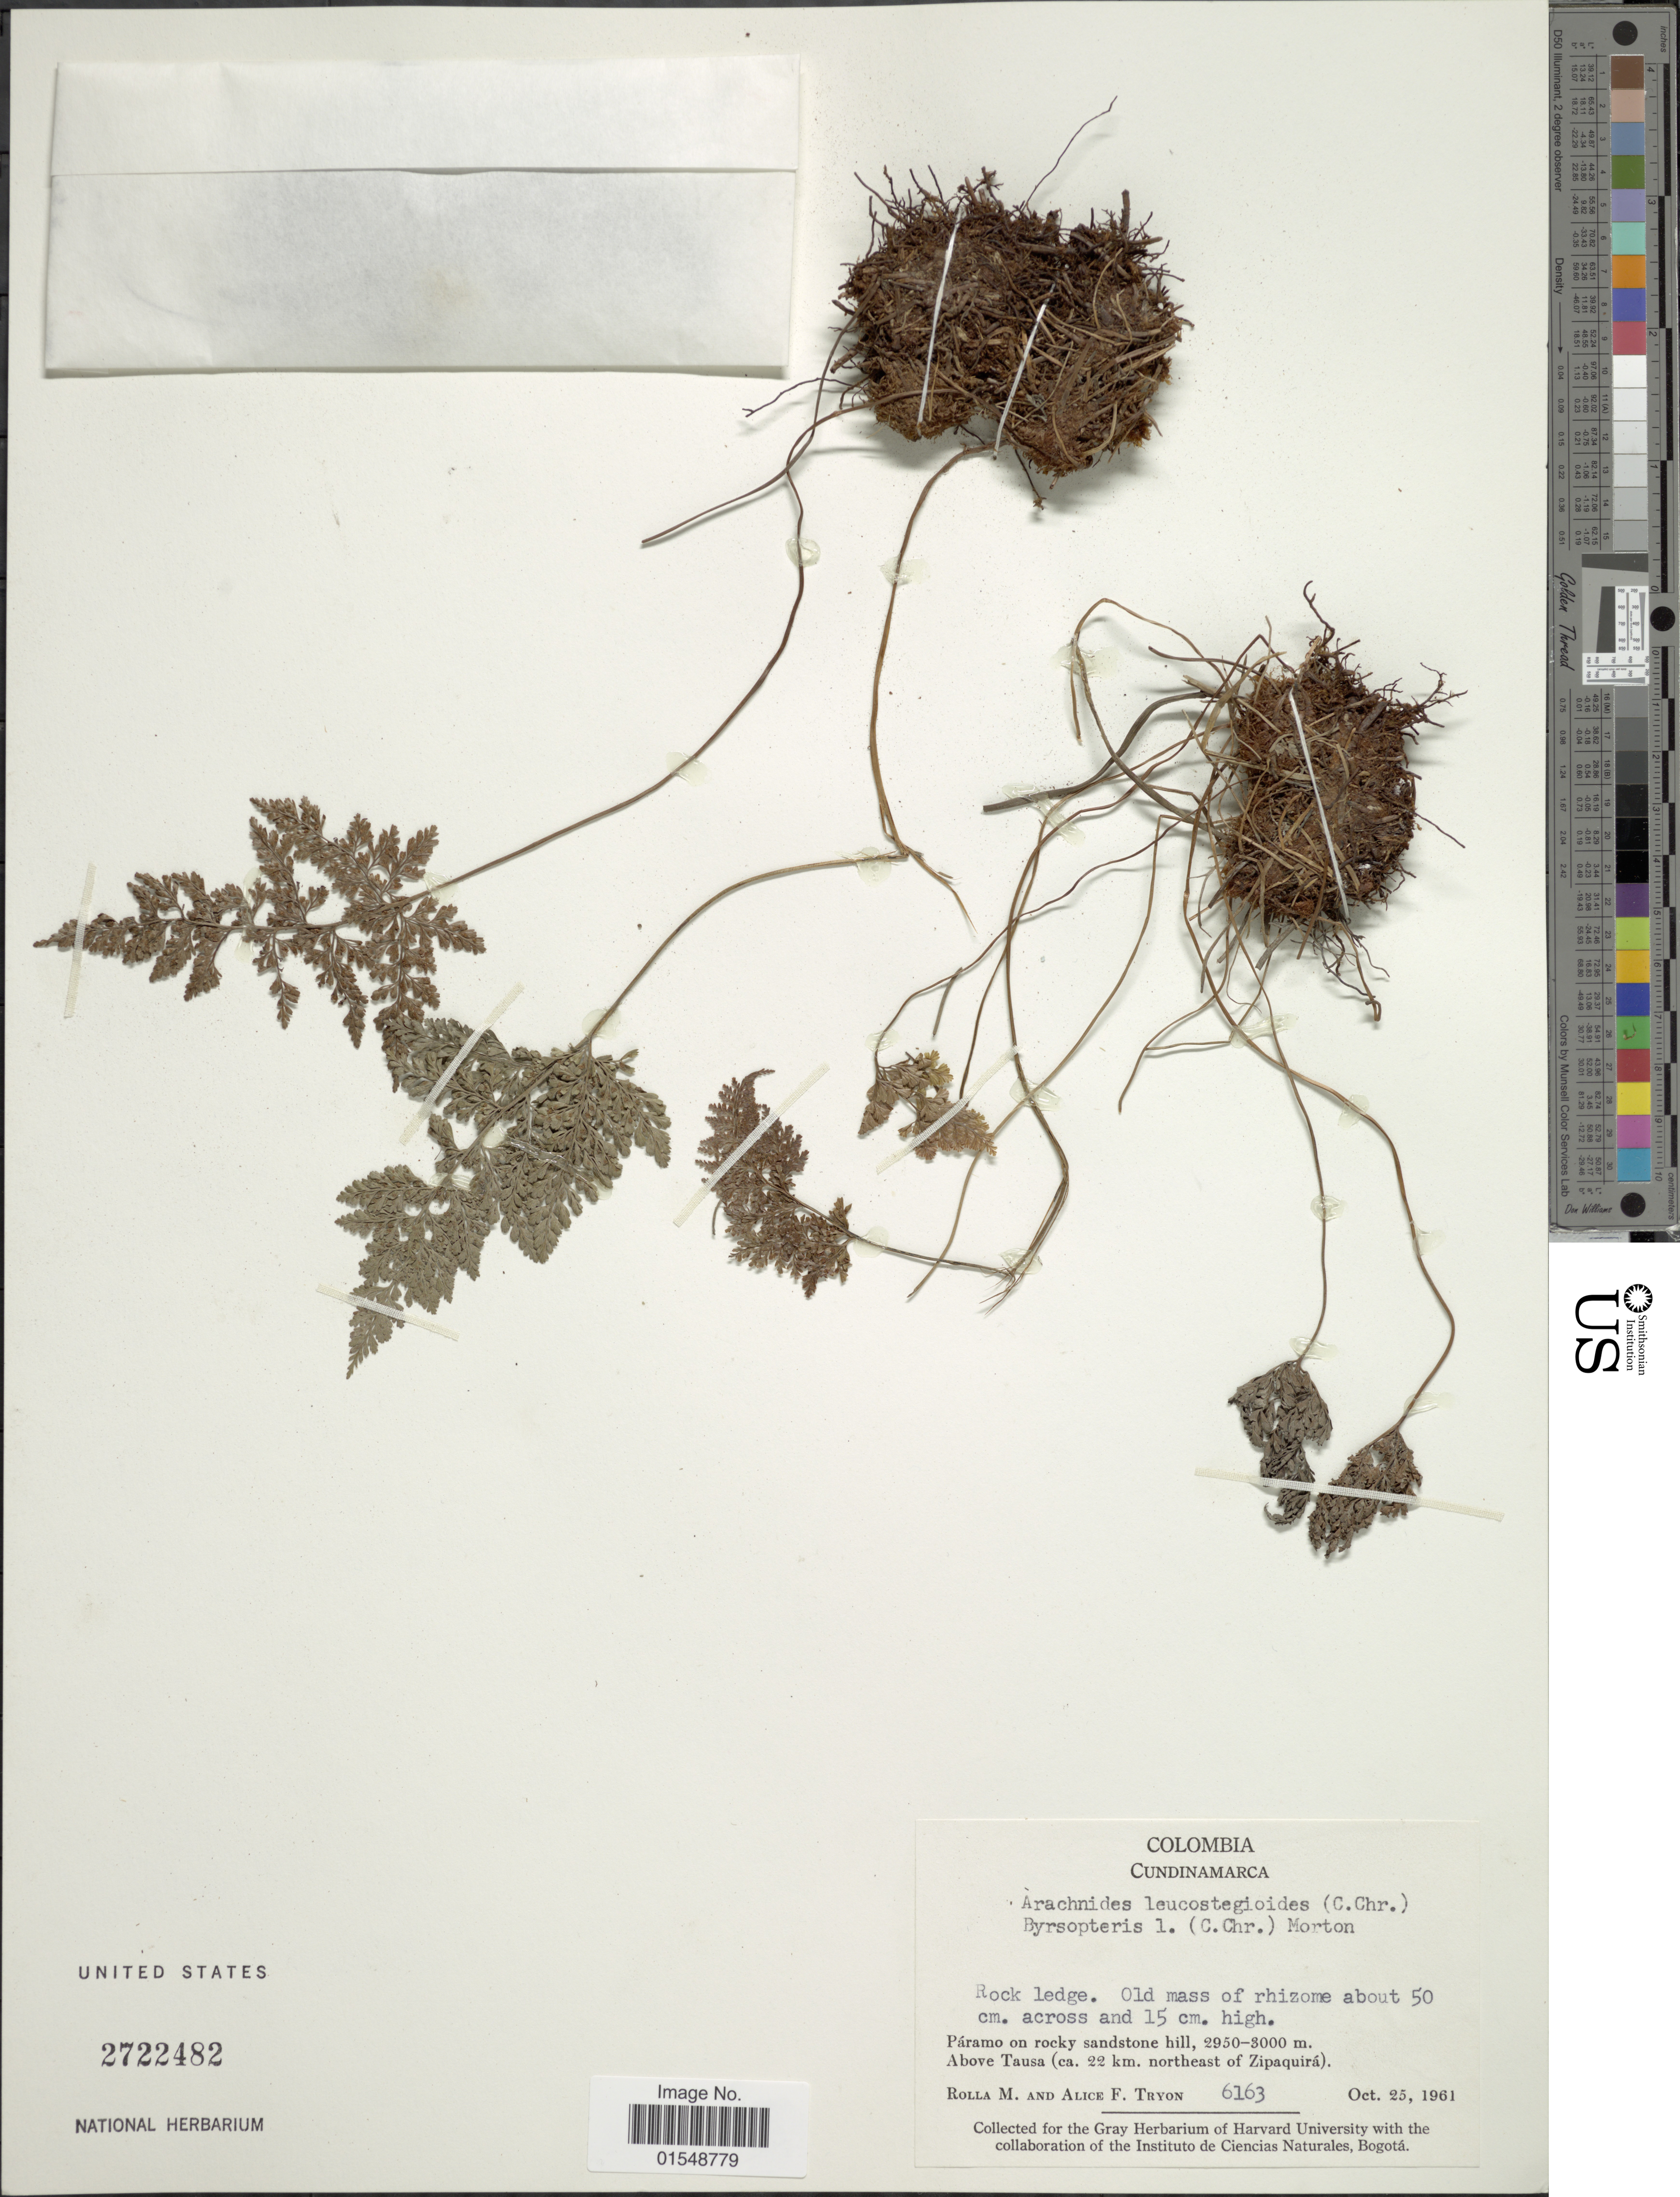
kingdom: Plantae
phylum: Tracheophyta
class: Polypodiopsida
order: Polypodiales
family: Dryopteridaceae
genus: Arachniodes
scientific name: Arachniodes leucostegioides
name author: (C. Chr.) Ching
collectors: M. Rolla & A. F. Tryon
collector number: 6163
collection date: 1961-10-25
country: Colombia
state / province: Cundinamarca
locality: Páramo on rocky sandstone hill, above taysa (ca. 22 km. northeast of Zipaquirá)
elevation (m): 2950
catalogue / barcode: US 2722482